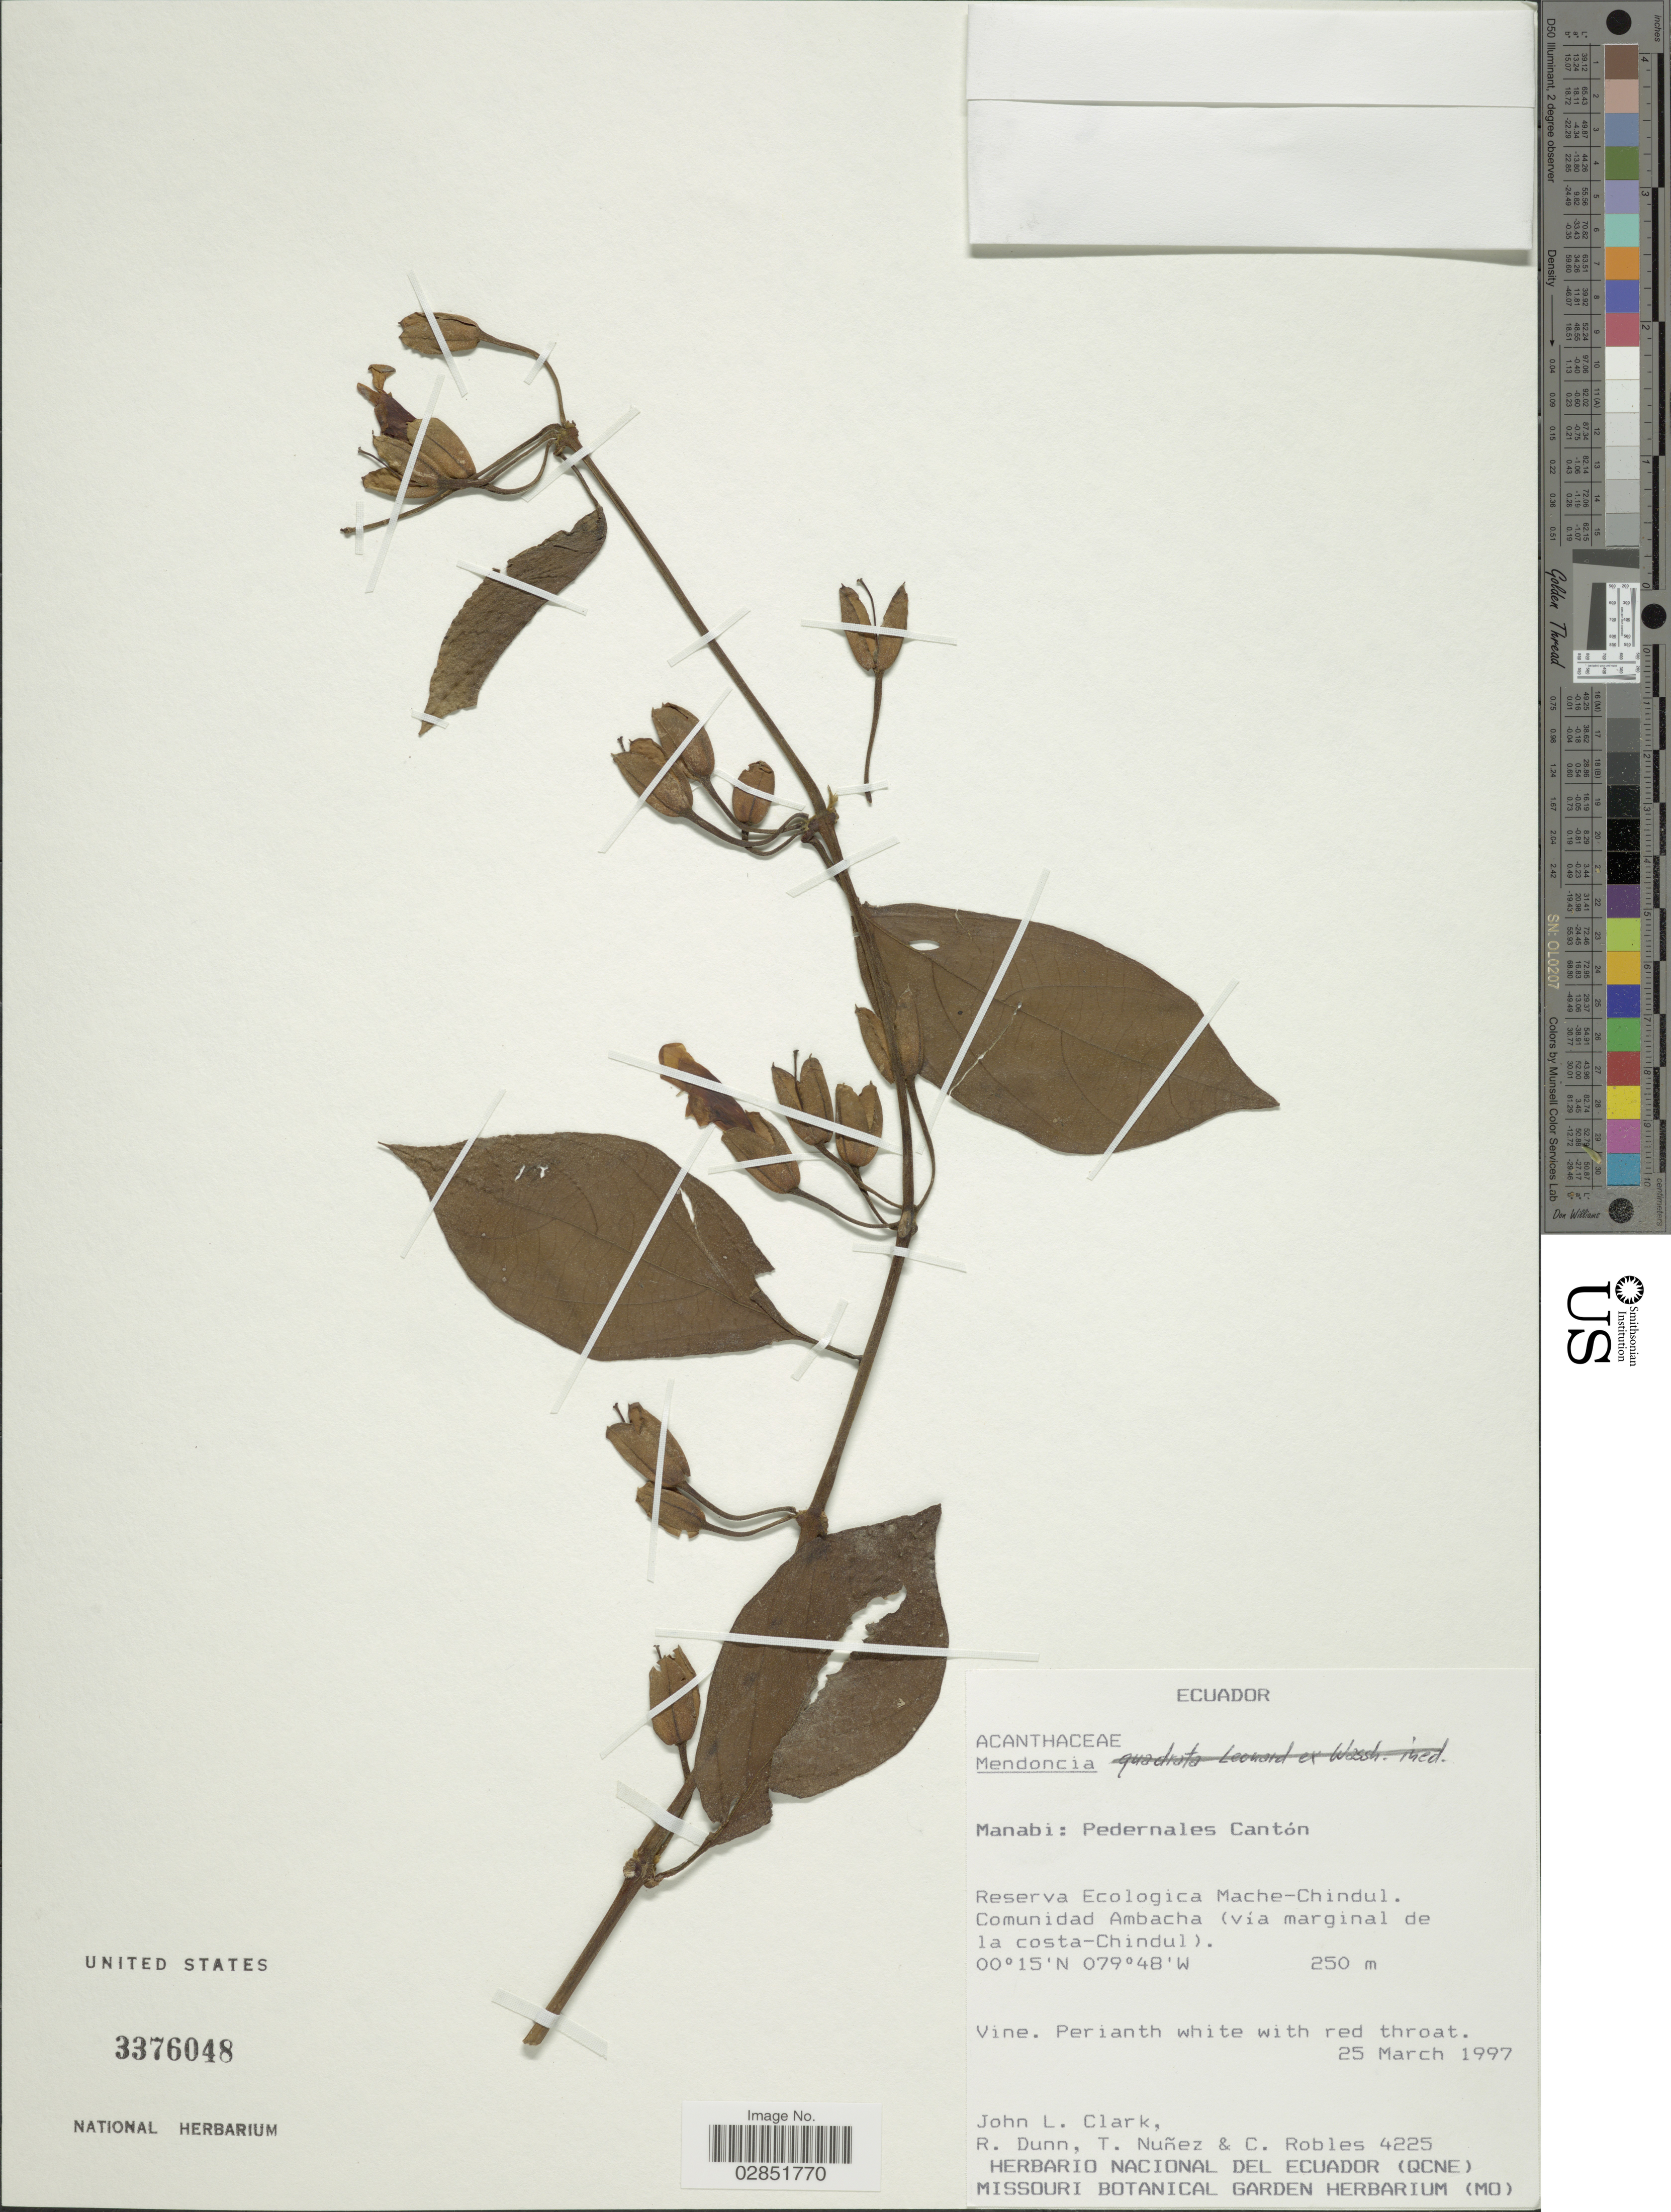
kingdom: Plantae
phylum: Tracheophyta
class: Magnoliopsida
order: Lamiales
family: Acanthaceae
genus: Mendoncia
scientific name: Mendoncia sp.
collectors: J. L. Clark, R. Dunn, T. Núñez & C. Robles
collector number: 4225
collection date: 1997-03-25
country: Ecuador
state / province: Manabí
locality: Pedernales Cantón. Reserva Ecologica Mache-Chindul. Comunidad Ambacha (vía marginal de la costa-Chindul).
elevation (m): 250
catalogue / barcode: US 3376048